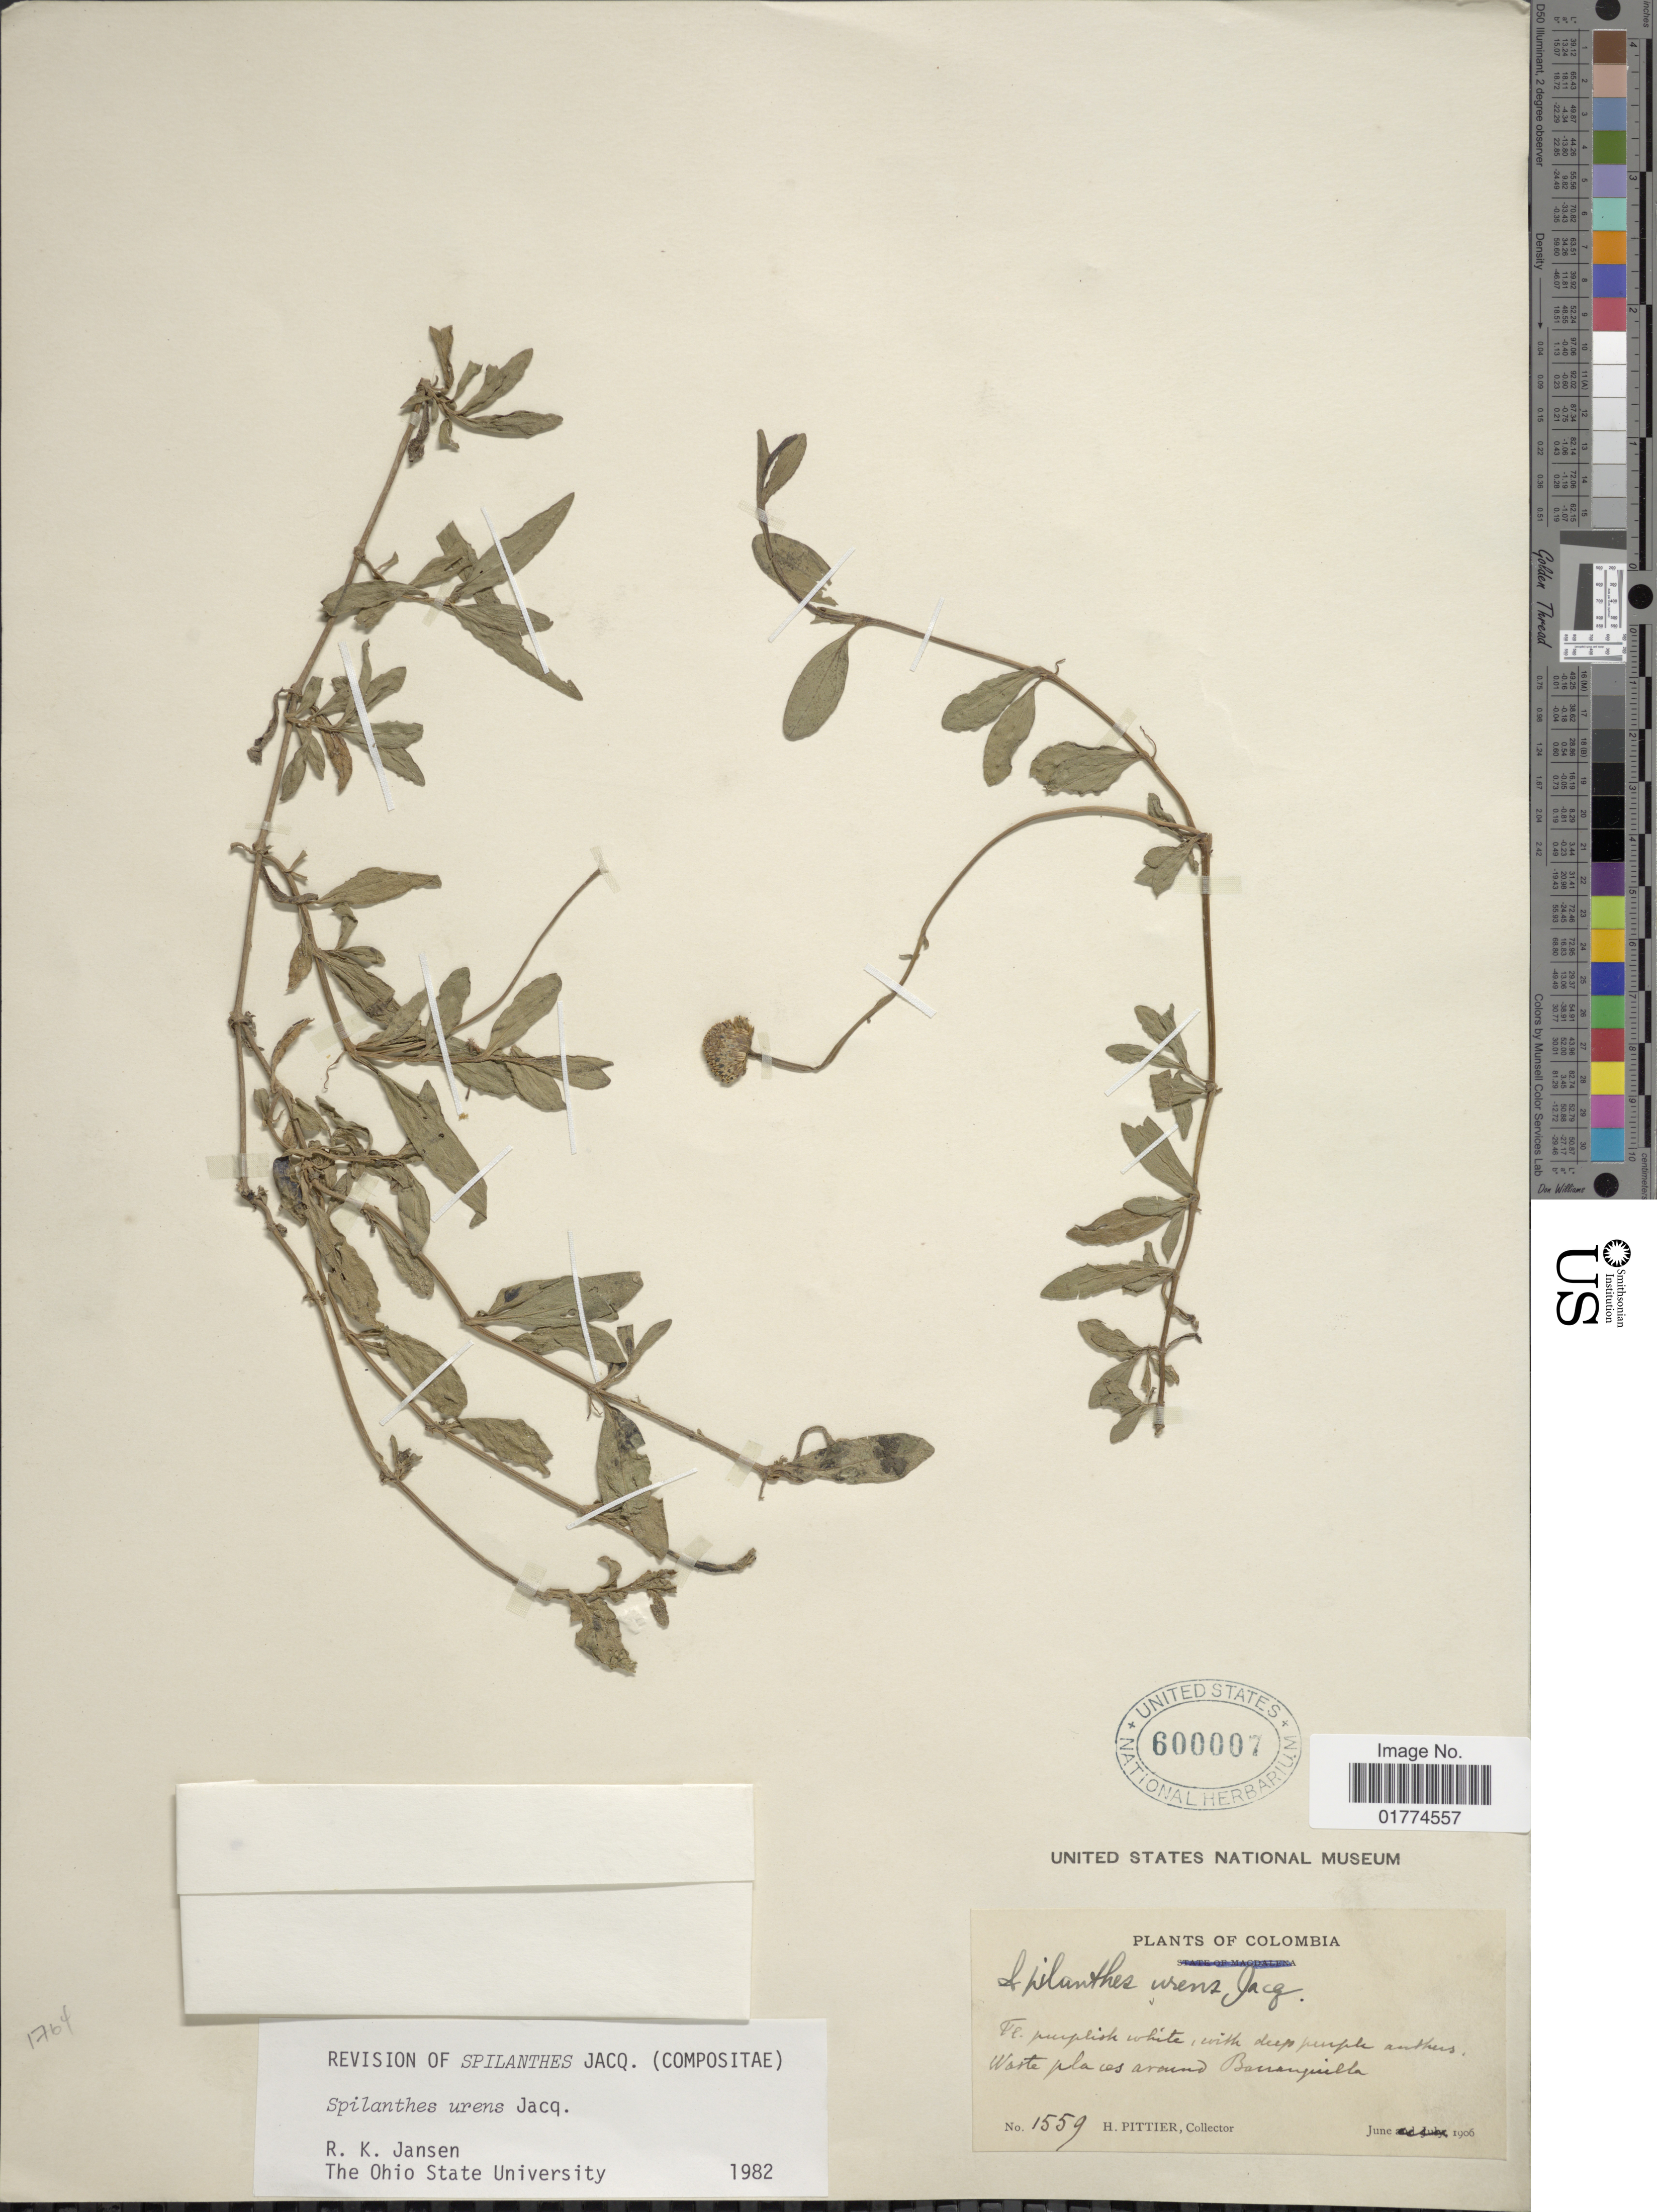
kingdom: Plantae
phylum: Tracheophyta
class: Magnoliopsida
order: Asterales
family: Asteraceae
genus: Spilanthes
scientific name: Spilanthes urens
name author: Jacq.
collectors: H. F. Pittier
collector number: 1559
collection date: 1906-06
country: Colombia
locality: Waste places around Barranquilla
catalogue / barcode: US 600007